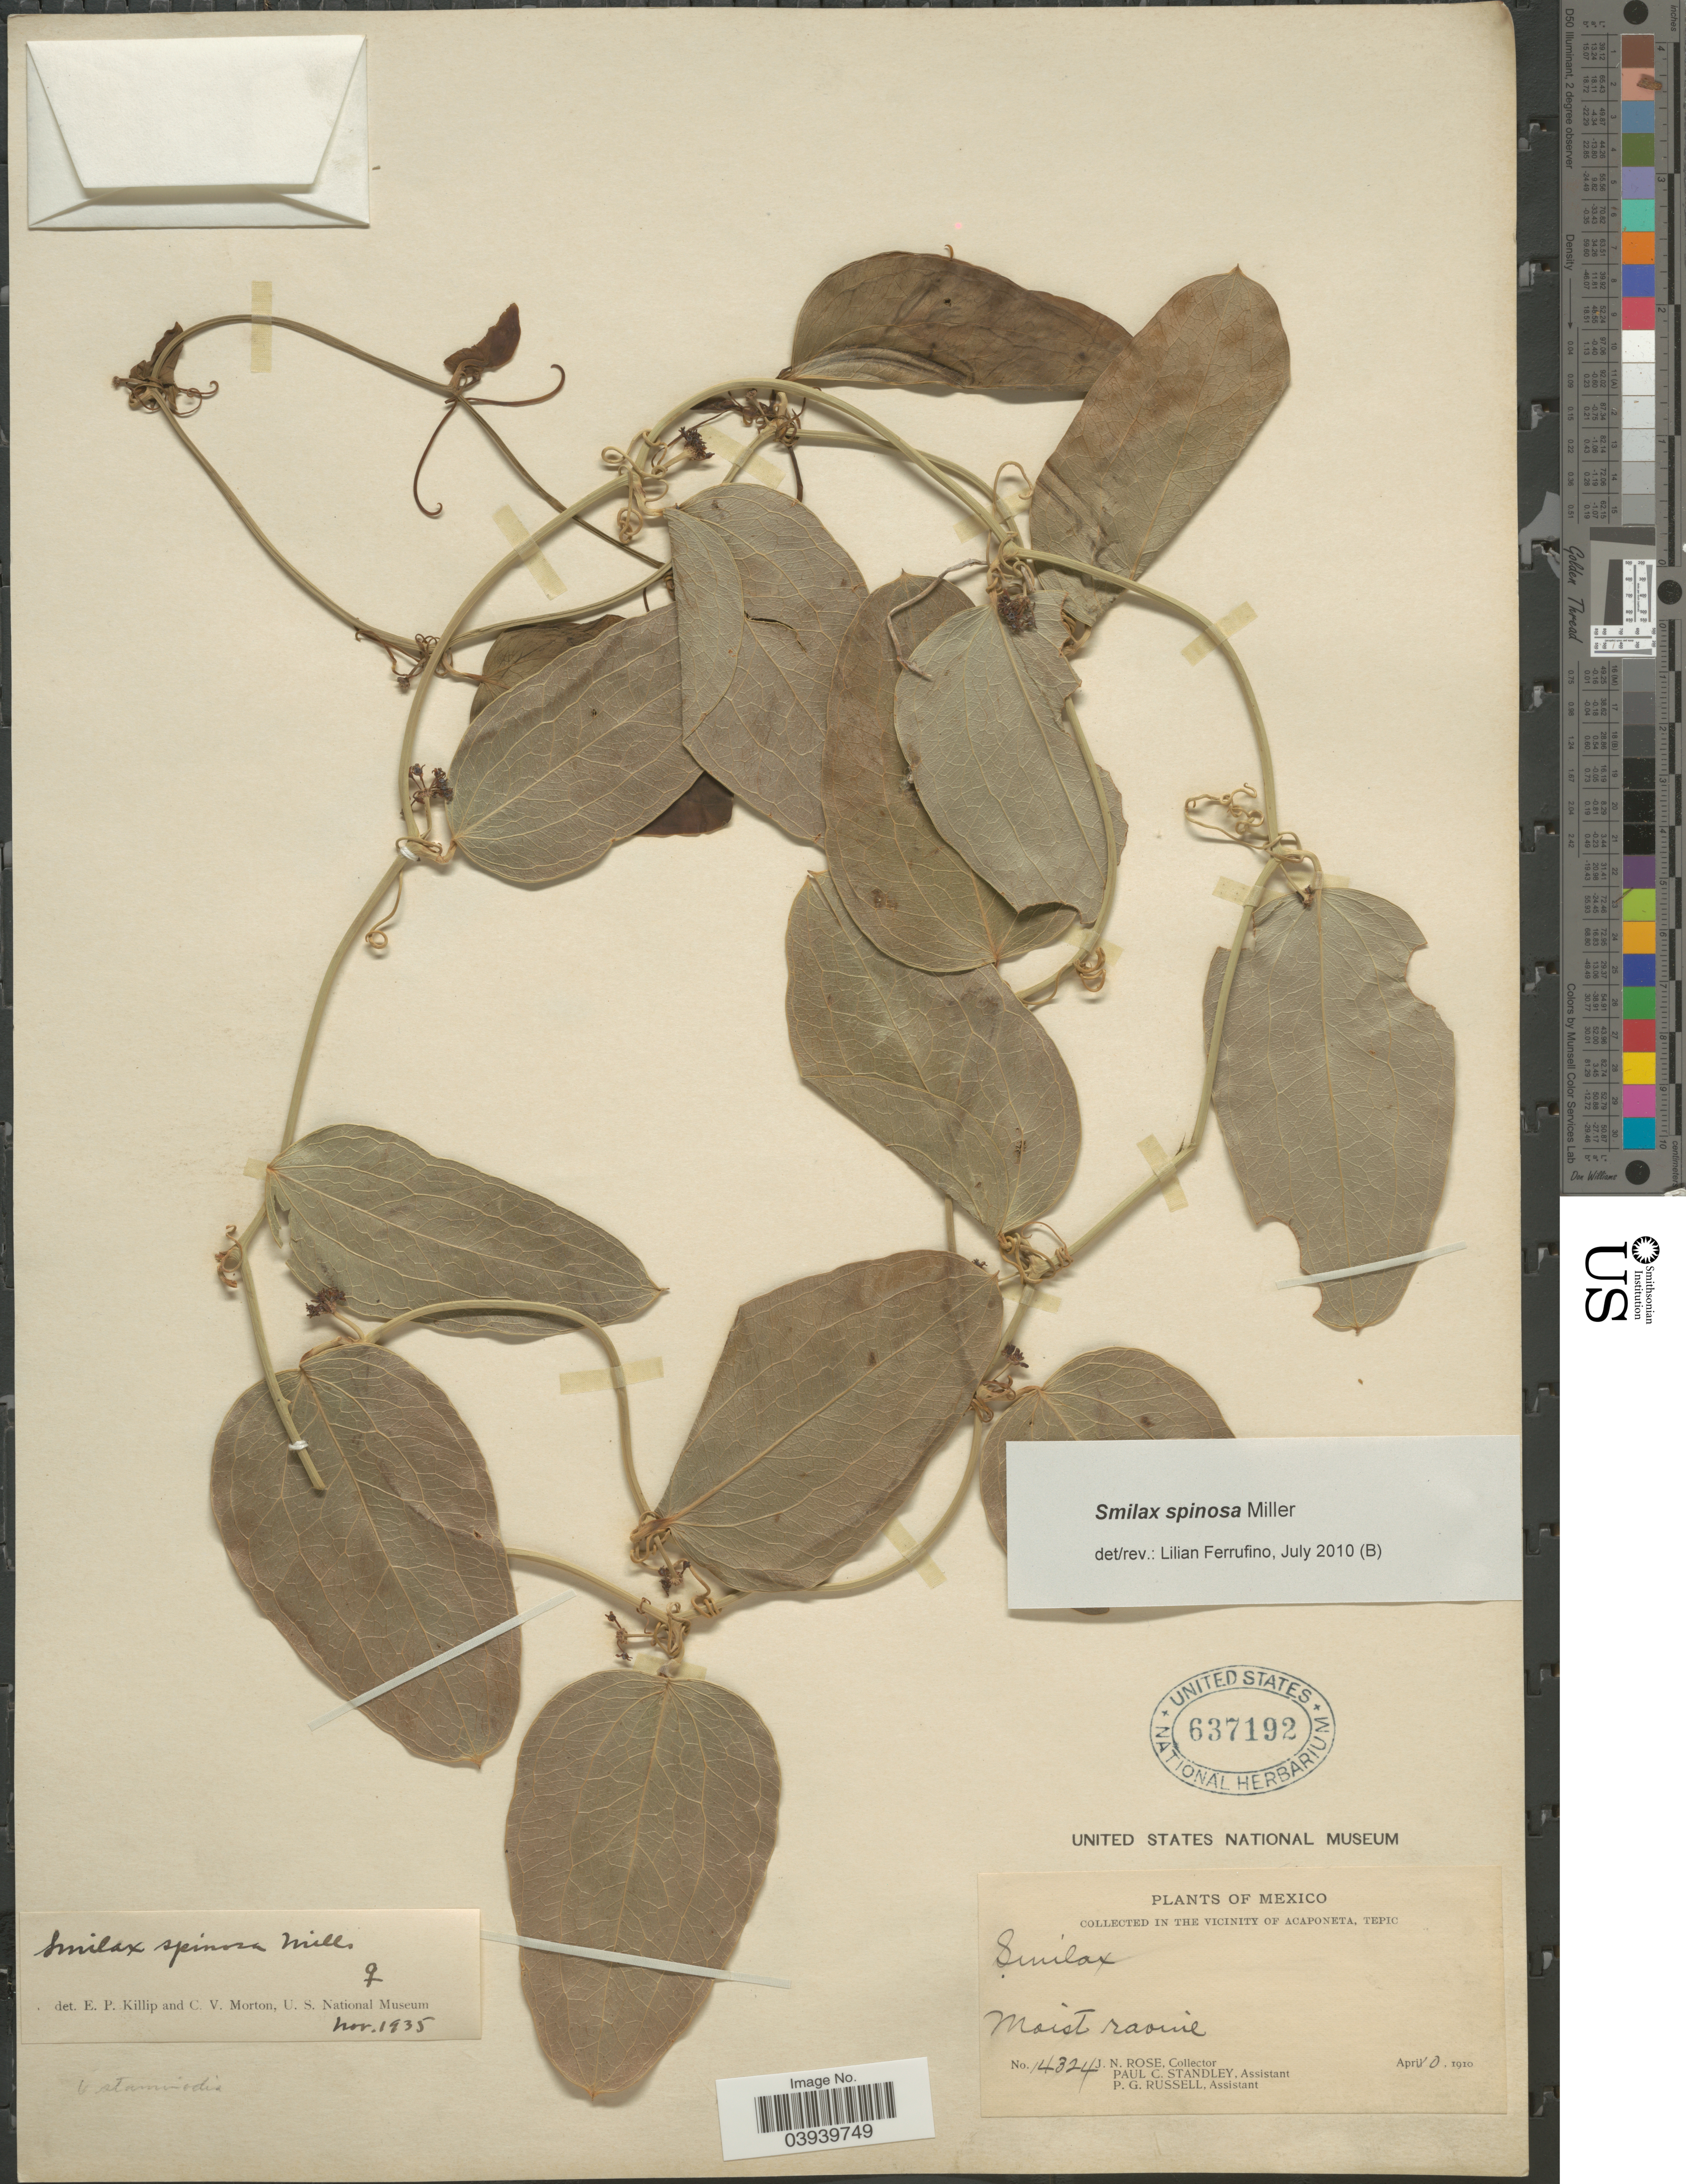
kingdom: Plantae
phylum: Tracheophyta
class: Liliopsida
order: Liliales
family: Smilacaceae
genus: Smilax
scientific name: Smilax spinosa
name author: Mill.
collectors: J. N. Rose, P. C. Standley & P. G. Russell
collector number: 14324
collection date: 1910-04-10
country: Mexico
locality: In the Vicinity of Acaponeta, Tepic.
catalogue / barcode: US 637192